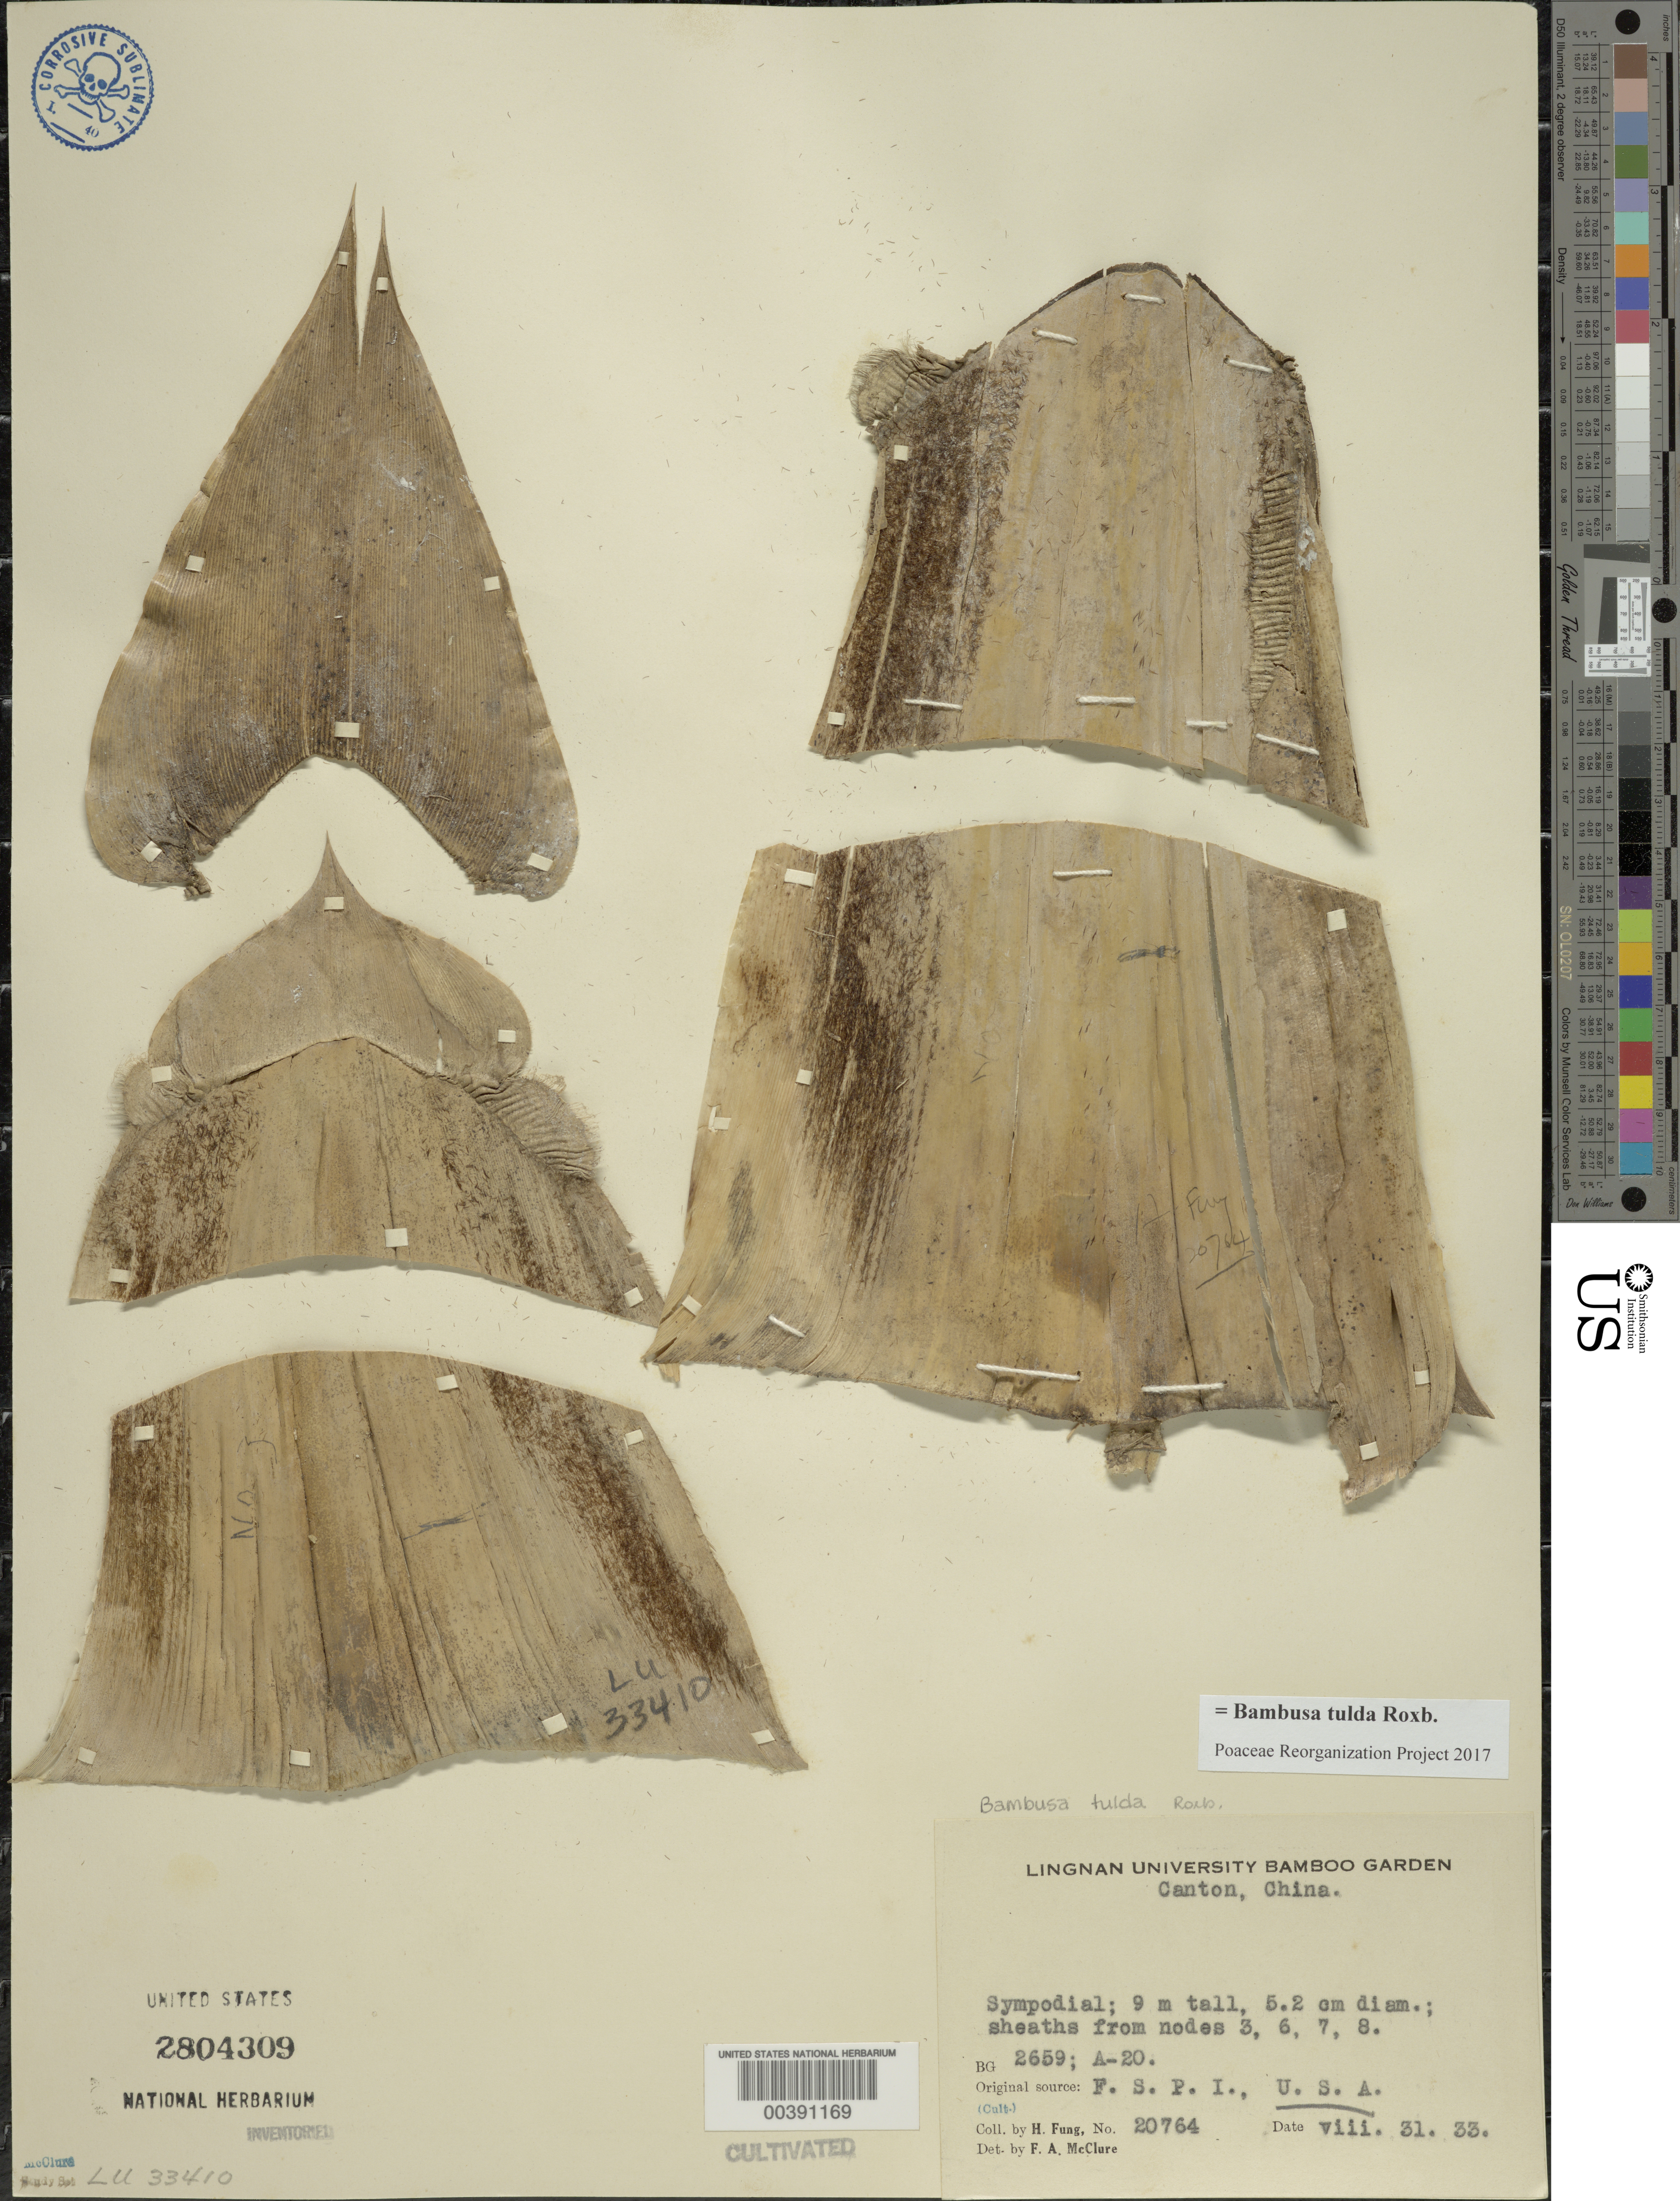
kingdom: Plantae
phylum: Tracheophyta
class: Liliopsida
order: Poales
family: Poaceae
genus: Bambusa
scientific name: Bambusa tulda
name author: Roxb.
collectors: H. L. Fung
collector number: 20764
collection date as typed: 31 Aug 1933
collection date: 1933-08-31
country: China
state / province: Guangdong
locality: Lingnan univ. bg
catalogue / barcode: US 2804309